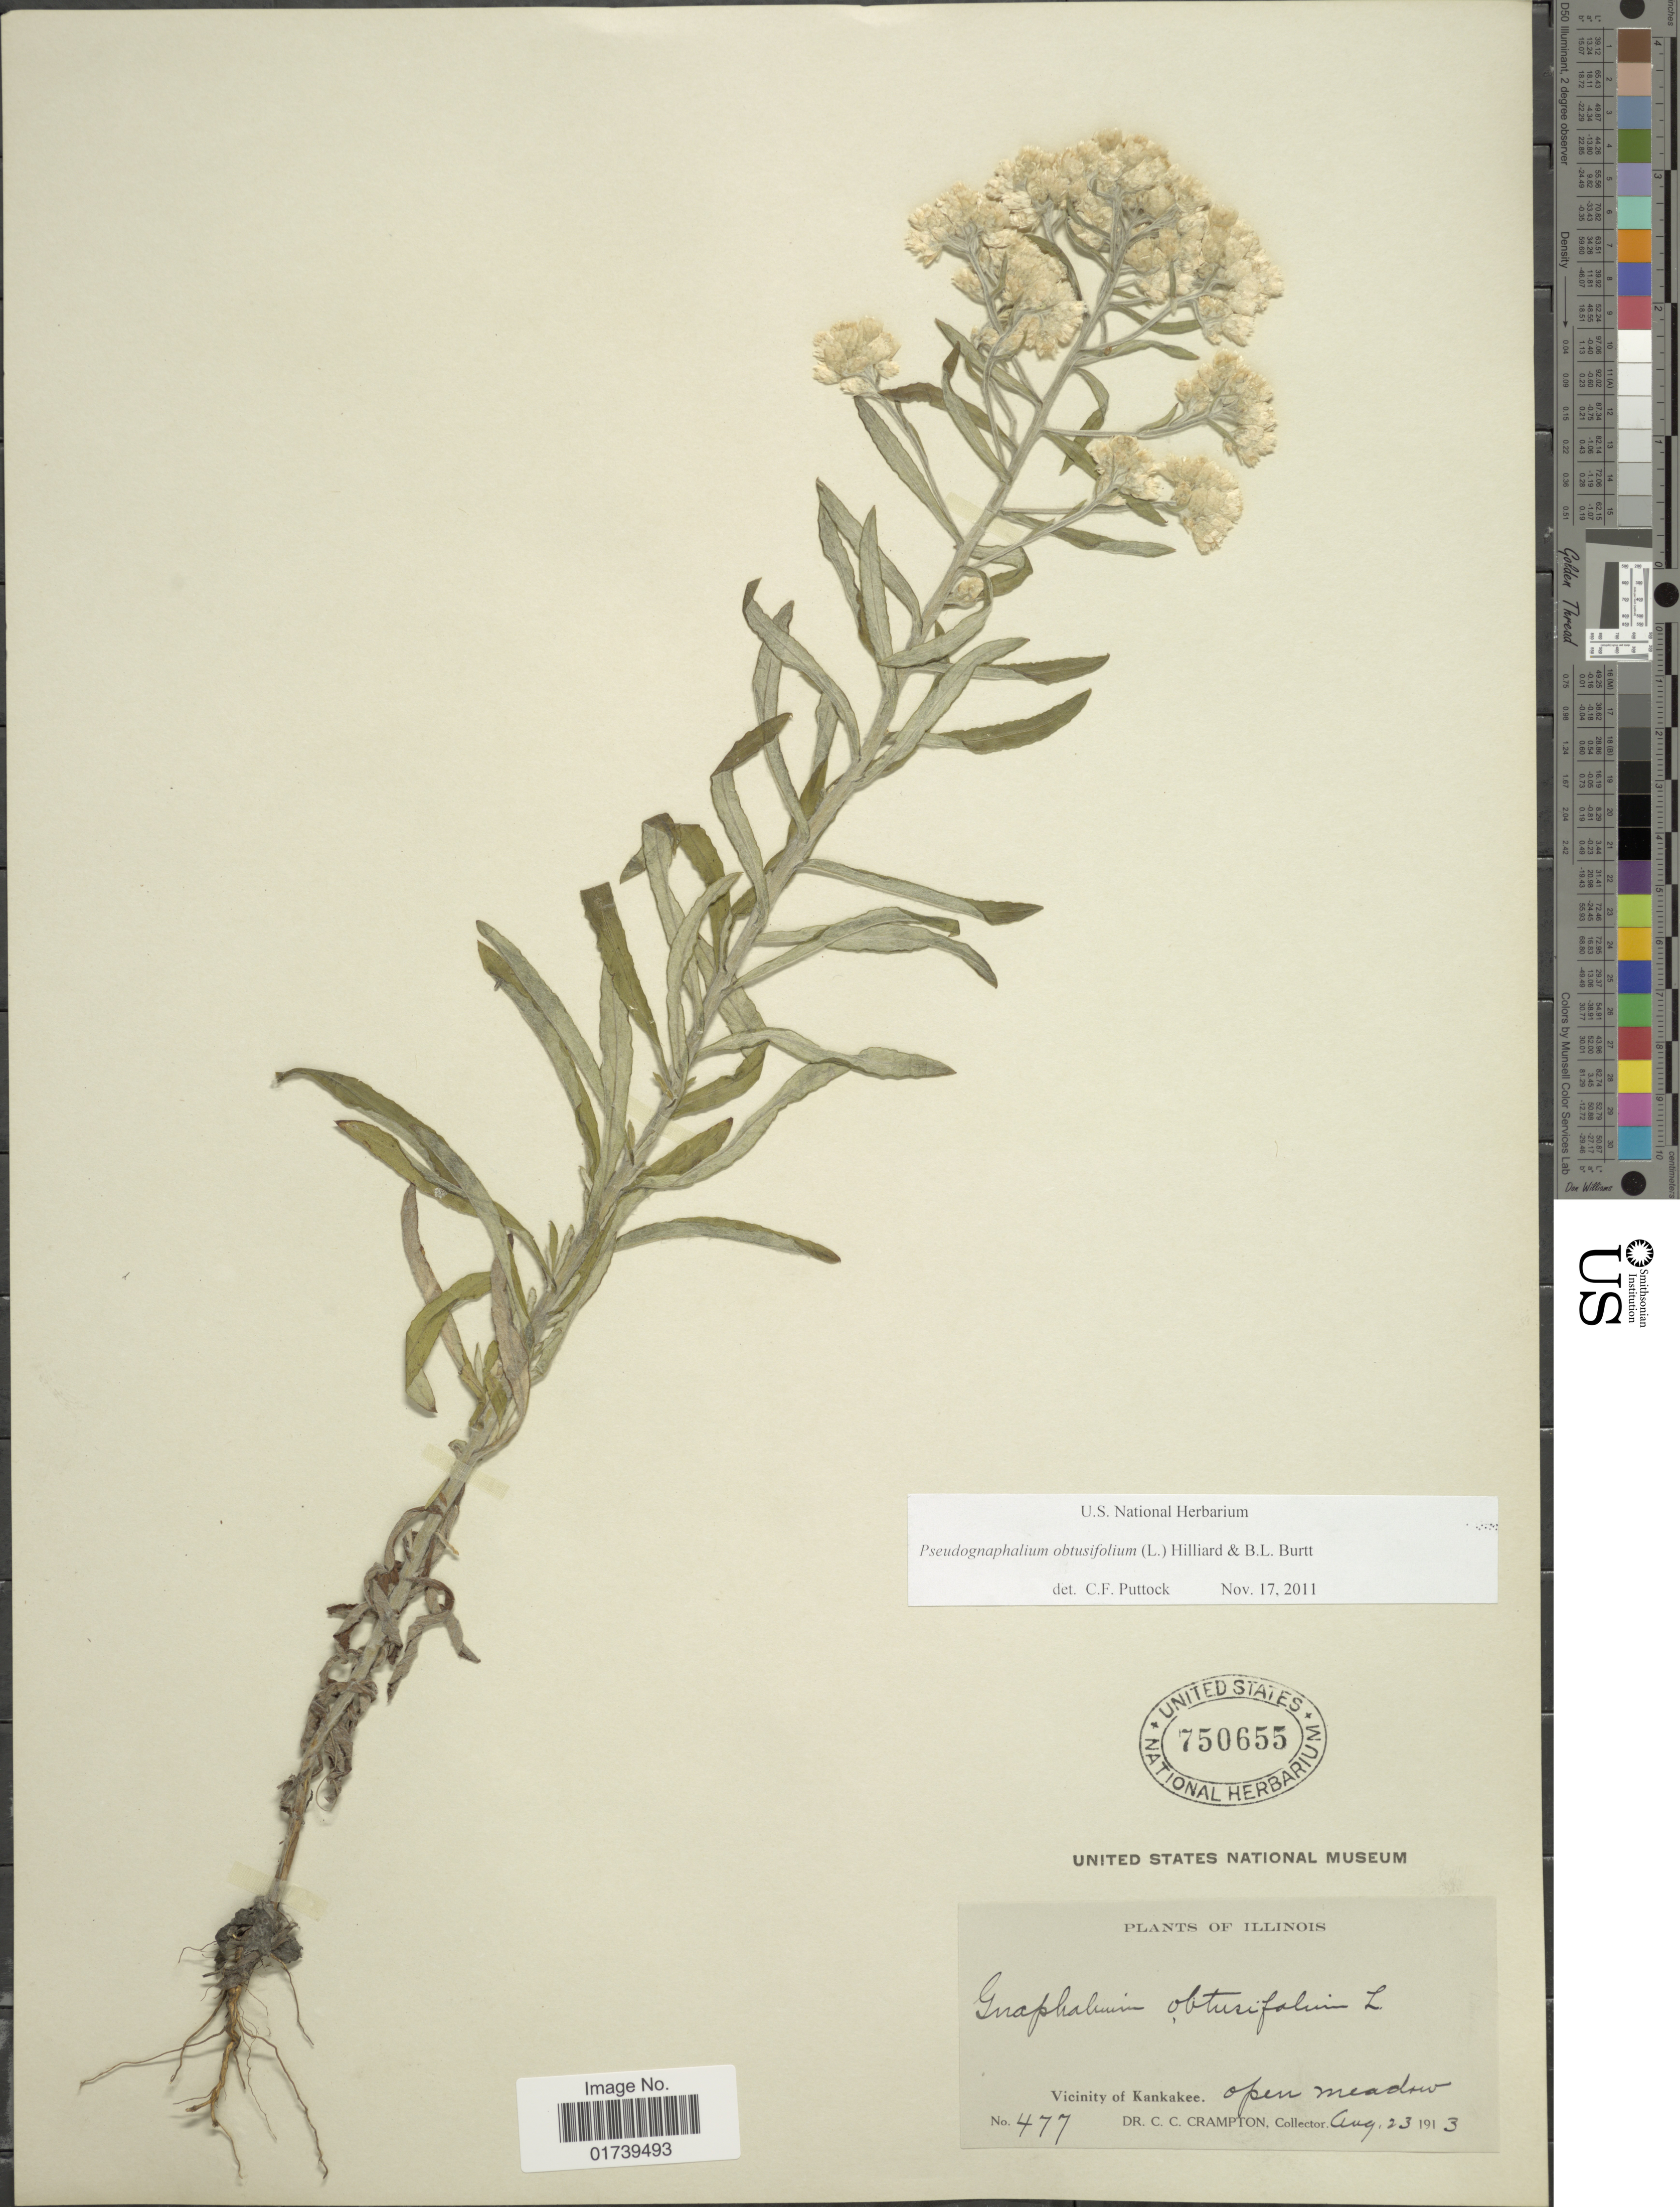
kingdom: Plantae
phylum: Tracheophyta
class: Magnoliopsida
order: Asterales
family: Asteraceae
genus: Pseudognaphalium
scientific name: Pseudognaphalium obtusifolium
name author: (L.) Hilliard & B.L. Burtt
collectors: C. Crampton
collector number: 477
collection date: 1913-08-23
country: United States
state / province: Illinois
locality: Vicinity of Kankakee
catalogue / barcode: US 750655